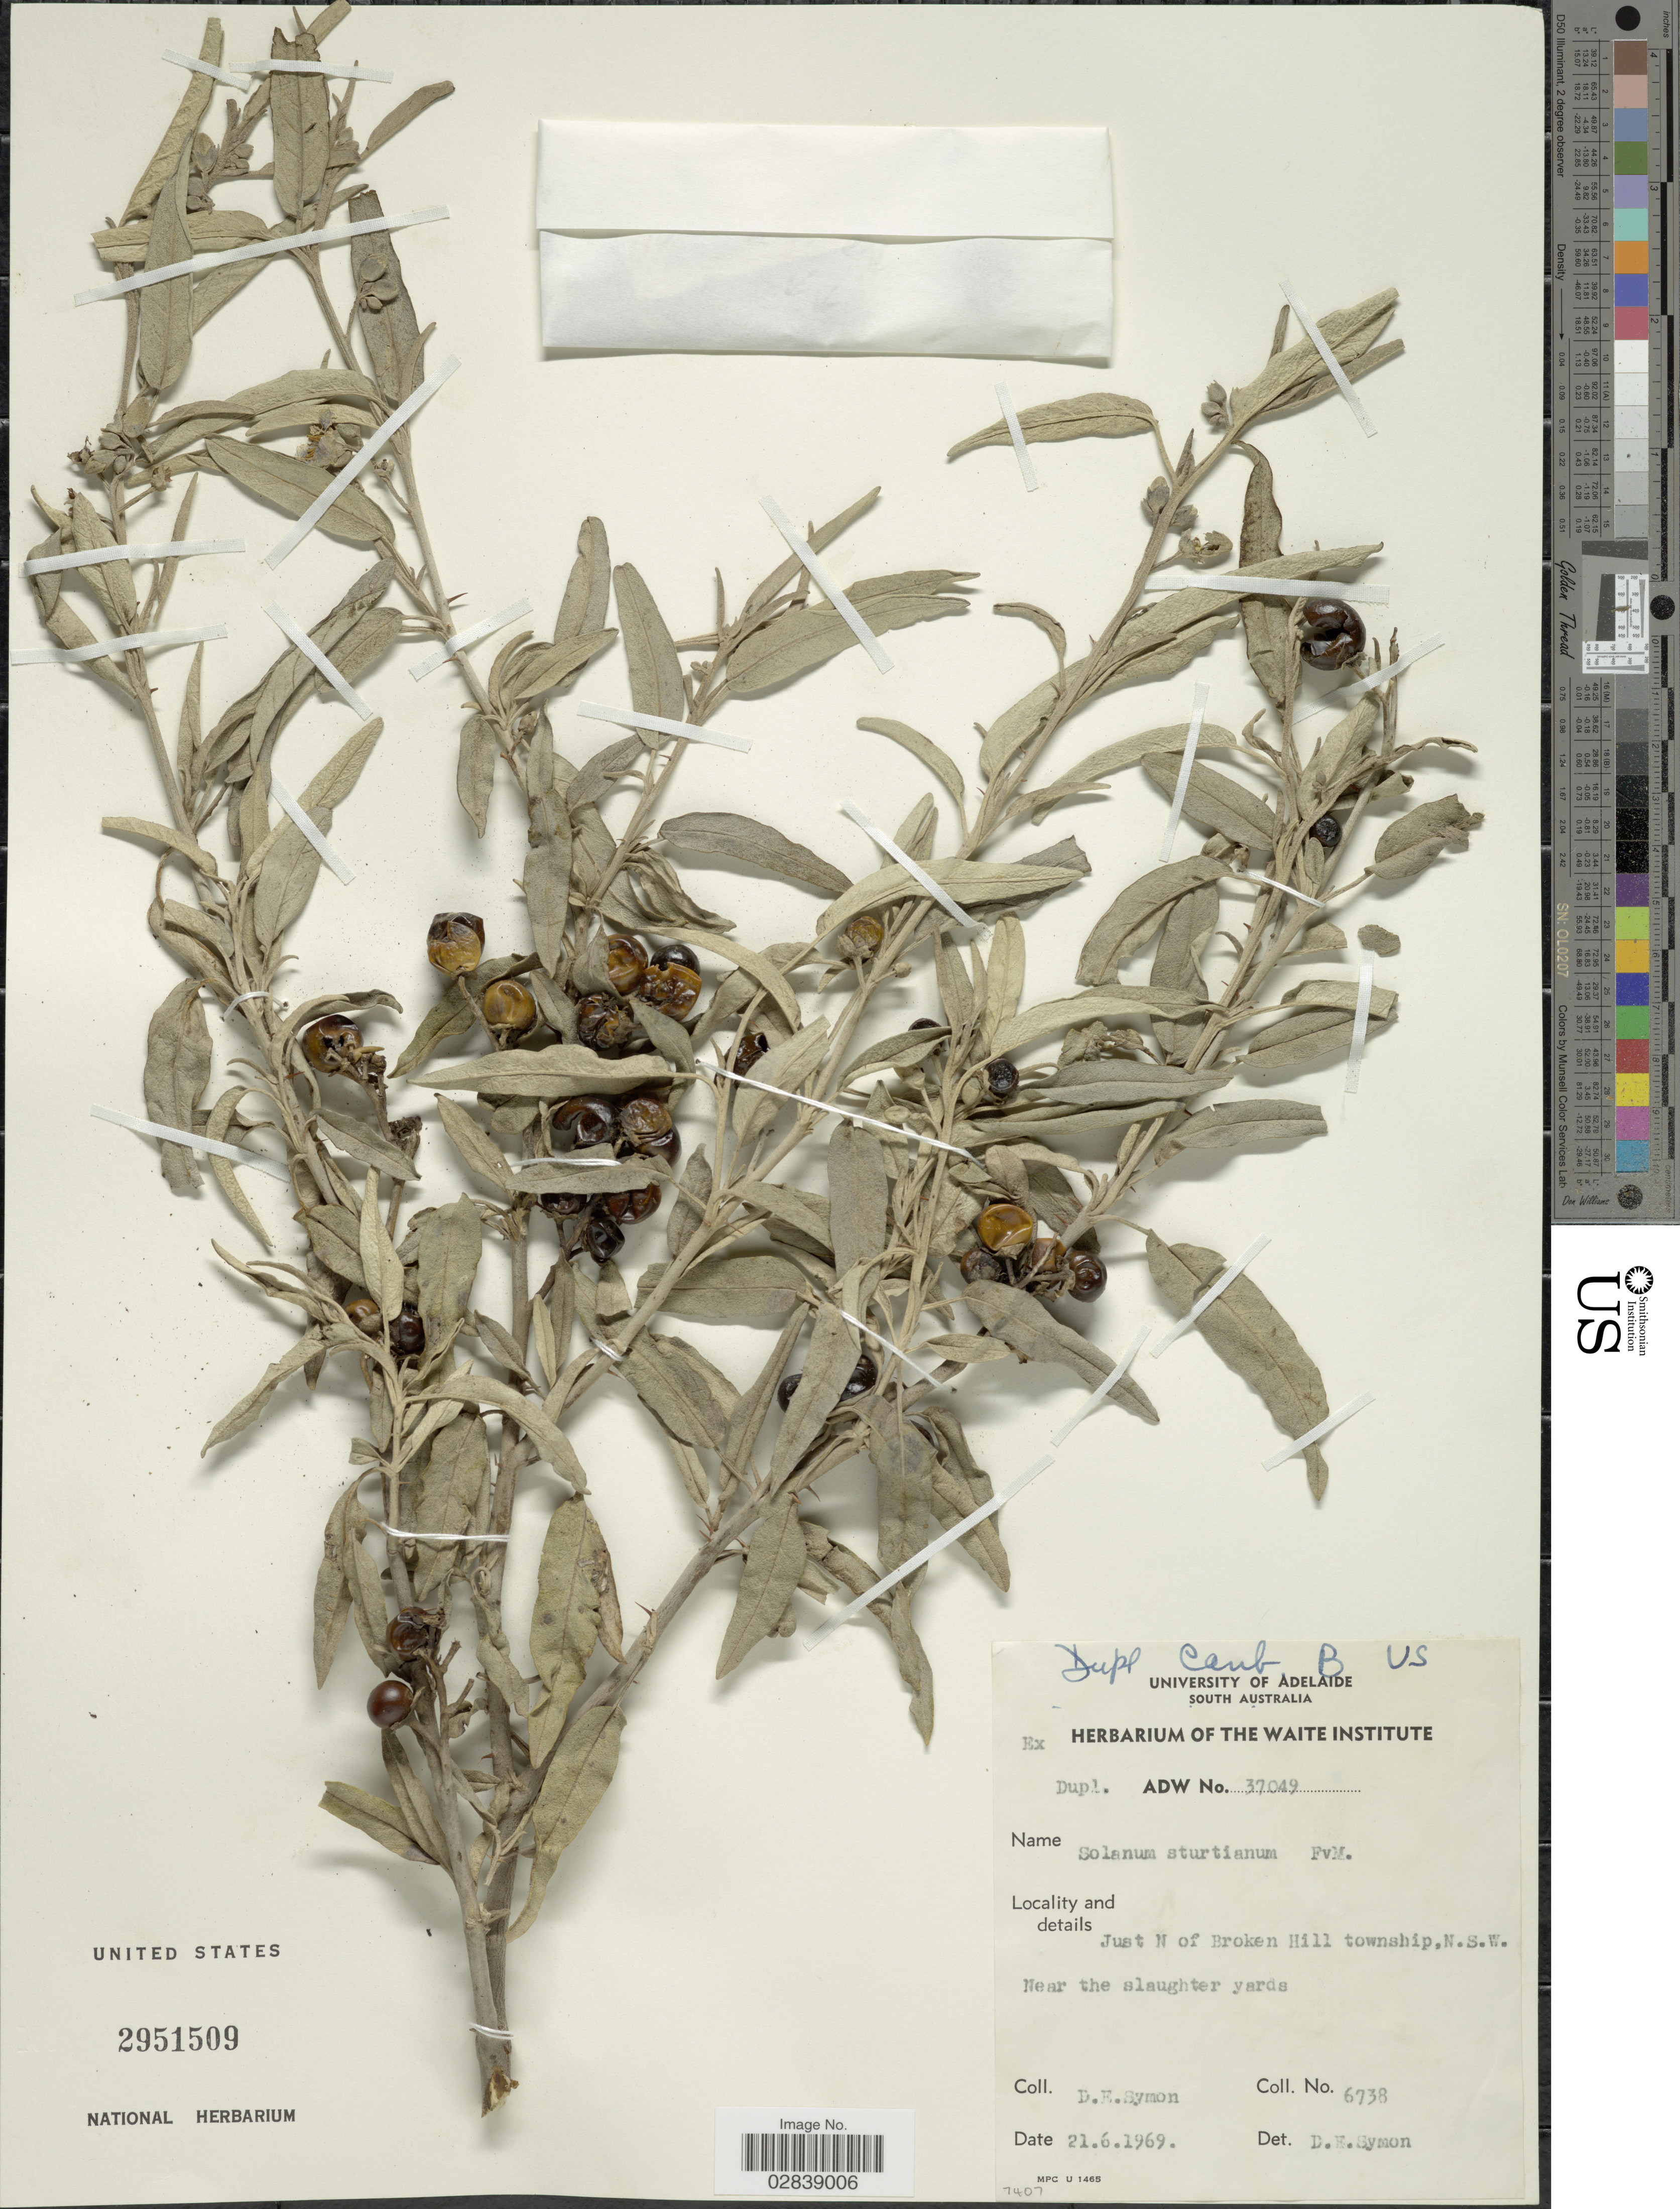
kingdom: Plantae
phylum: Tracheophyta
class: Magnoliopsida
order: Solanales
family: Solanaceae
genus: Solanum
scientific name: Solanum sturtianum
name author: F. Muell.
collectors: D. Symon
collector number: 6738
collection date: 1969-06-21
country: Australia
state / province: New South Wales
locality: Just N of Broken Hill township, N.S.W. Near the slaughter yards.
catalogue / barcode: US 2951509